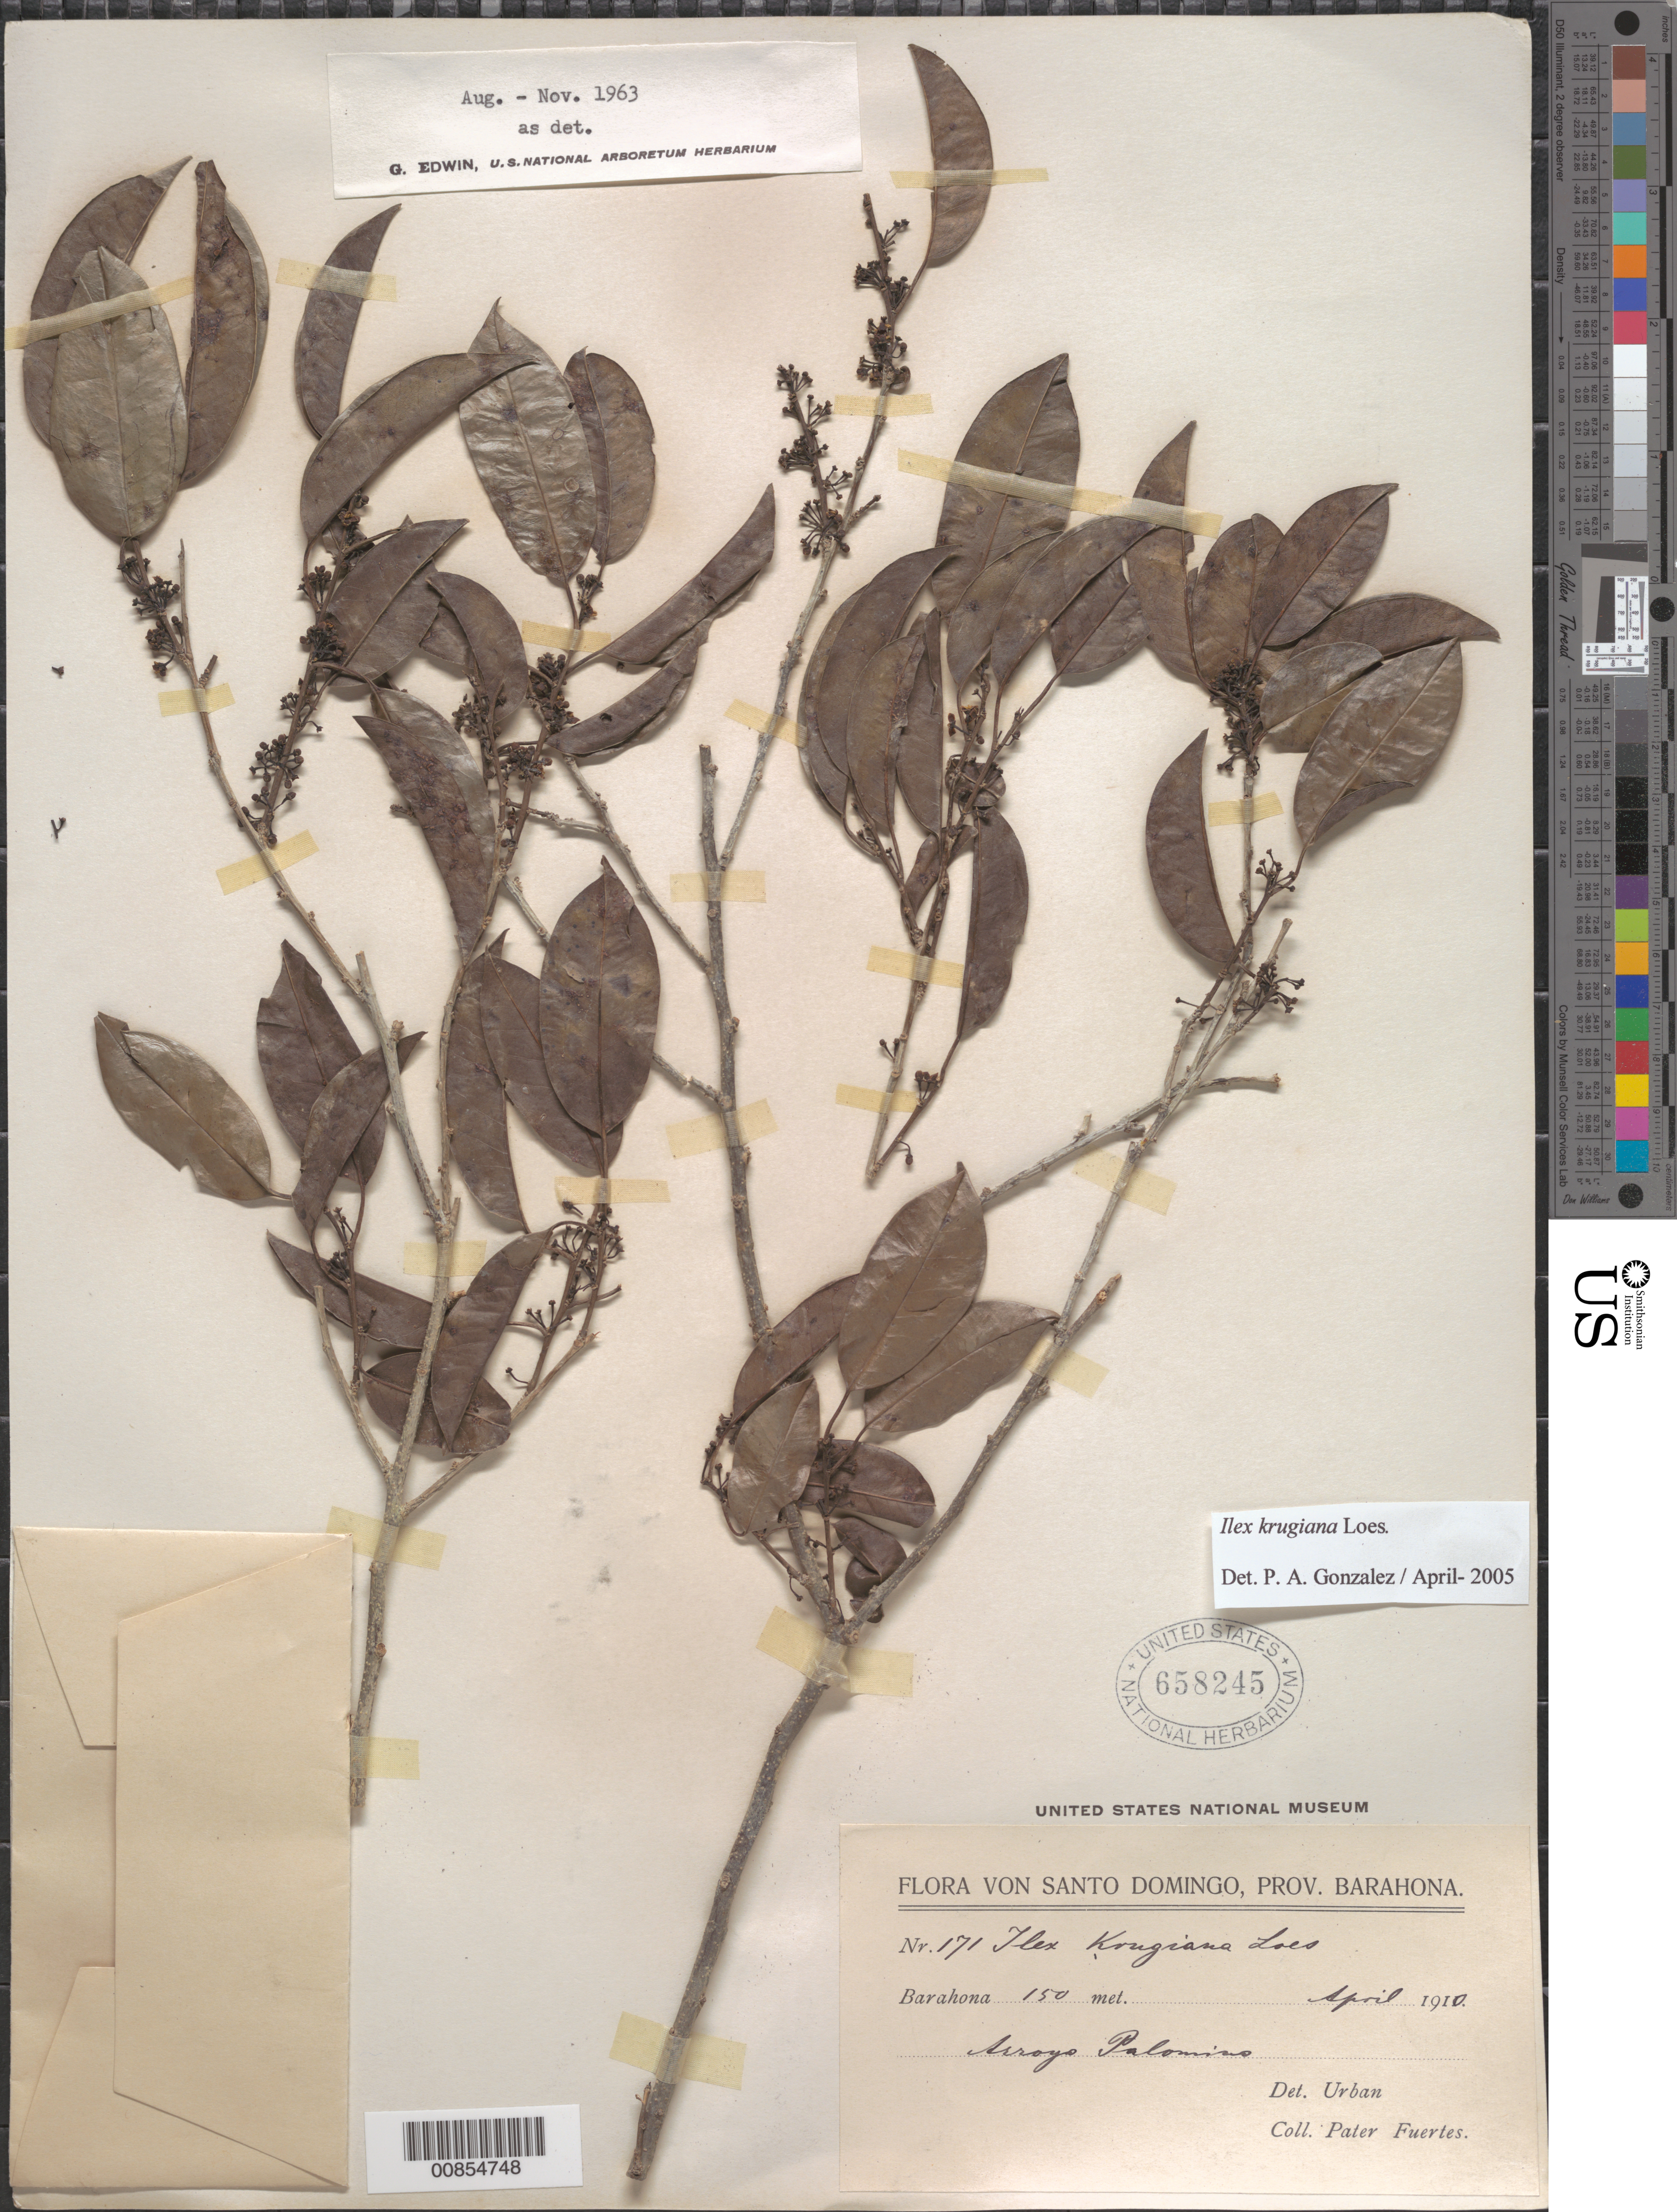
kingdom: Plantae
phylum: Tracheophyta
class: Magnoliopsida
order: Aquifoliales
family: Aquifoliaceae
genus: Ilex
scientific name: Ilex krugiana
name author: Loes.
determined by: González, P. A.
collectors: M. D. Fuertes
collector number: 171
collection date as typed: Apr 1910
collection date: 1910-04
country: Dominican Republic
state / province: Barahona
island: Hispaniola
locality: Arroyo Palomino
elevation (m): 150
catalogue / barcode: US 658245